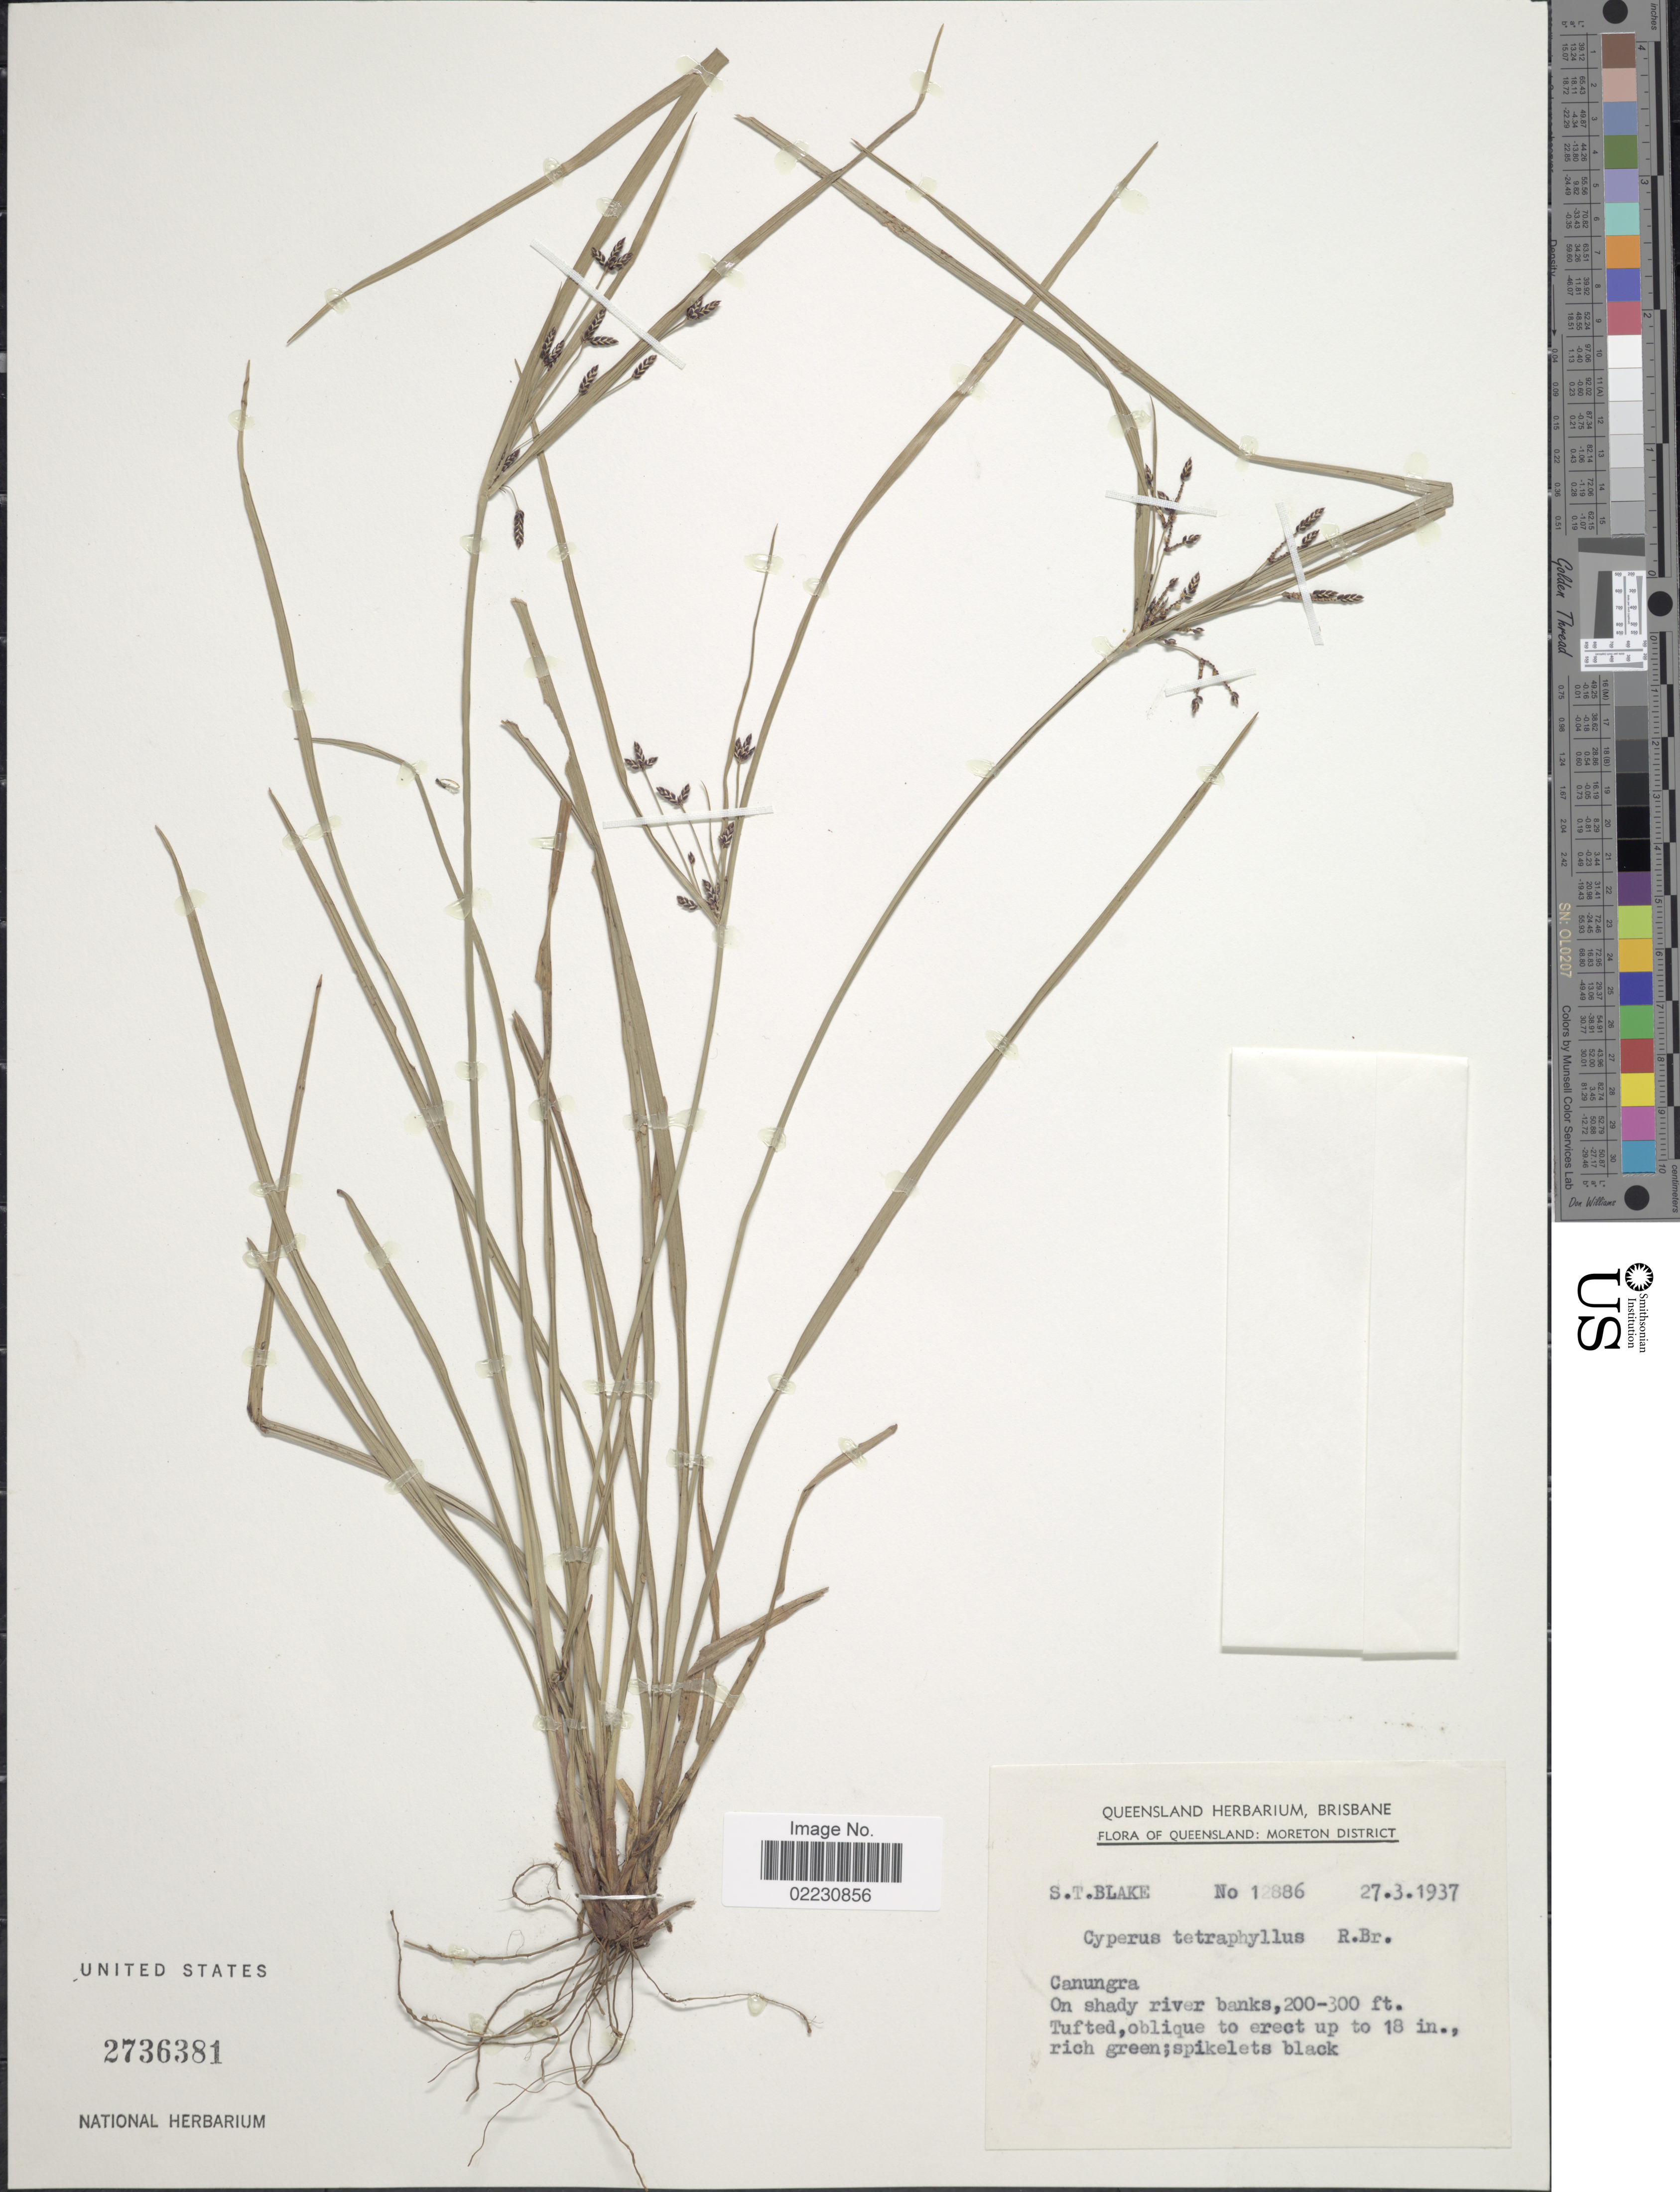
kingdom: Plantae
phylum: Tracheophyta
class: Liliopsida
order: Poales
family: Cyperaceae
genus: Cyperus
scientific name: Cyperus tetraphyllus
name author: R. Br.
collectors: S. T. Blake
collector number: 12886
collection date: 1937-03-27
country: Australia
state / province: Queensland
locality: Moreton District, Canungra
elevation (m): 61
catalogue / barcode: US 2736381